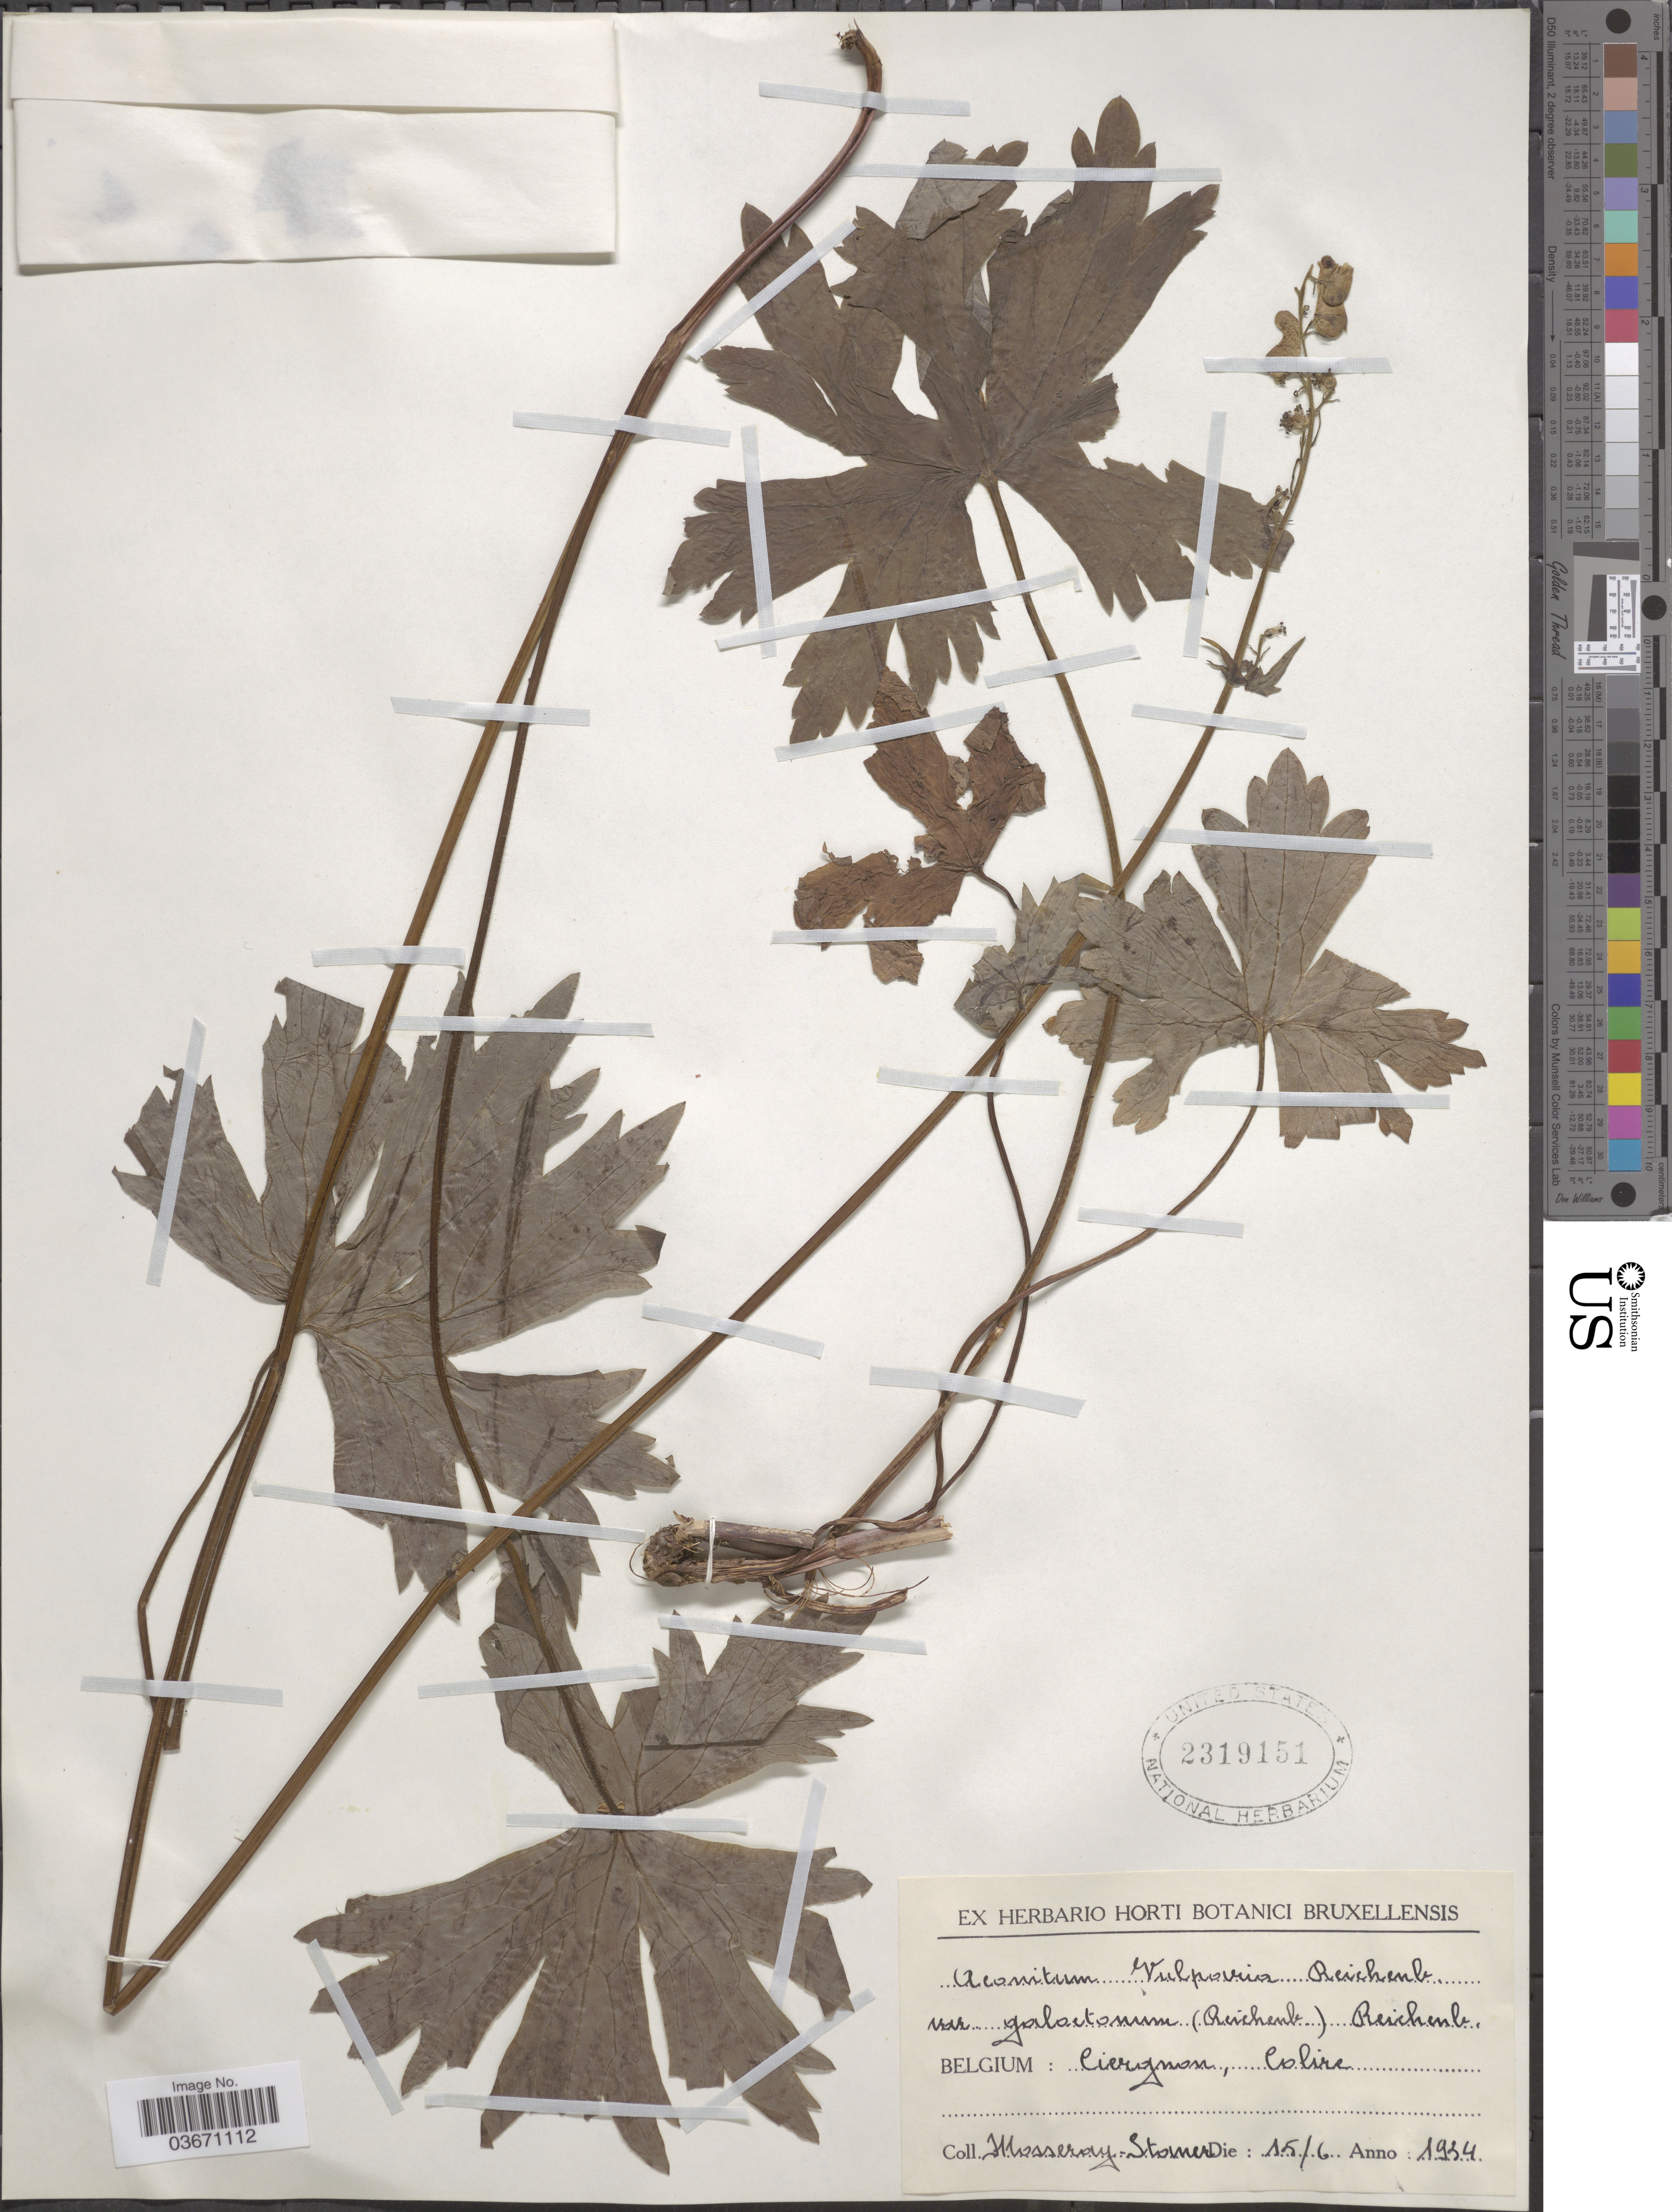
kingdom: Plantae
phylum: Tracheophyta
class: Magnoliopsida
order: Ranunculales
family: Ranunculaceae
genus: Aconitum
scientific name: Aconitum variegatum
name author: L.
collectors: Mosseray & Stomer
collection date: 1934-06-15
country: Belgium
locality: Ciergnon, Colire.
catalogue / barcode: US 2319151